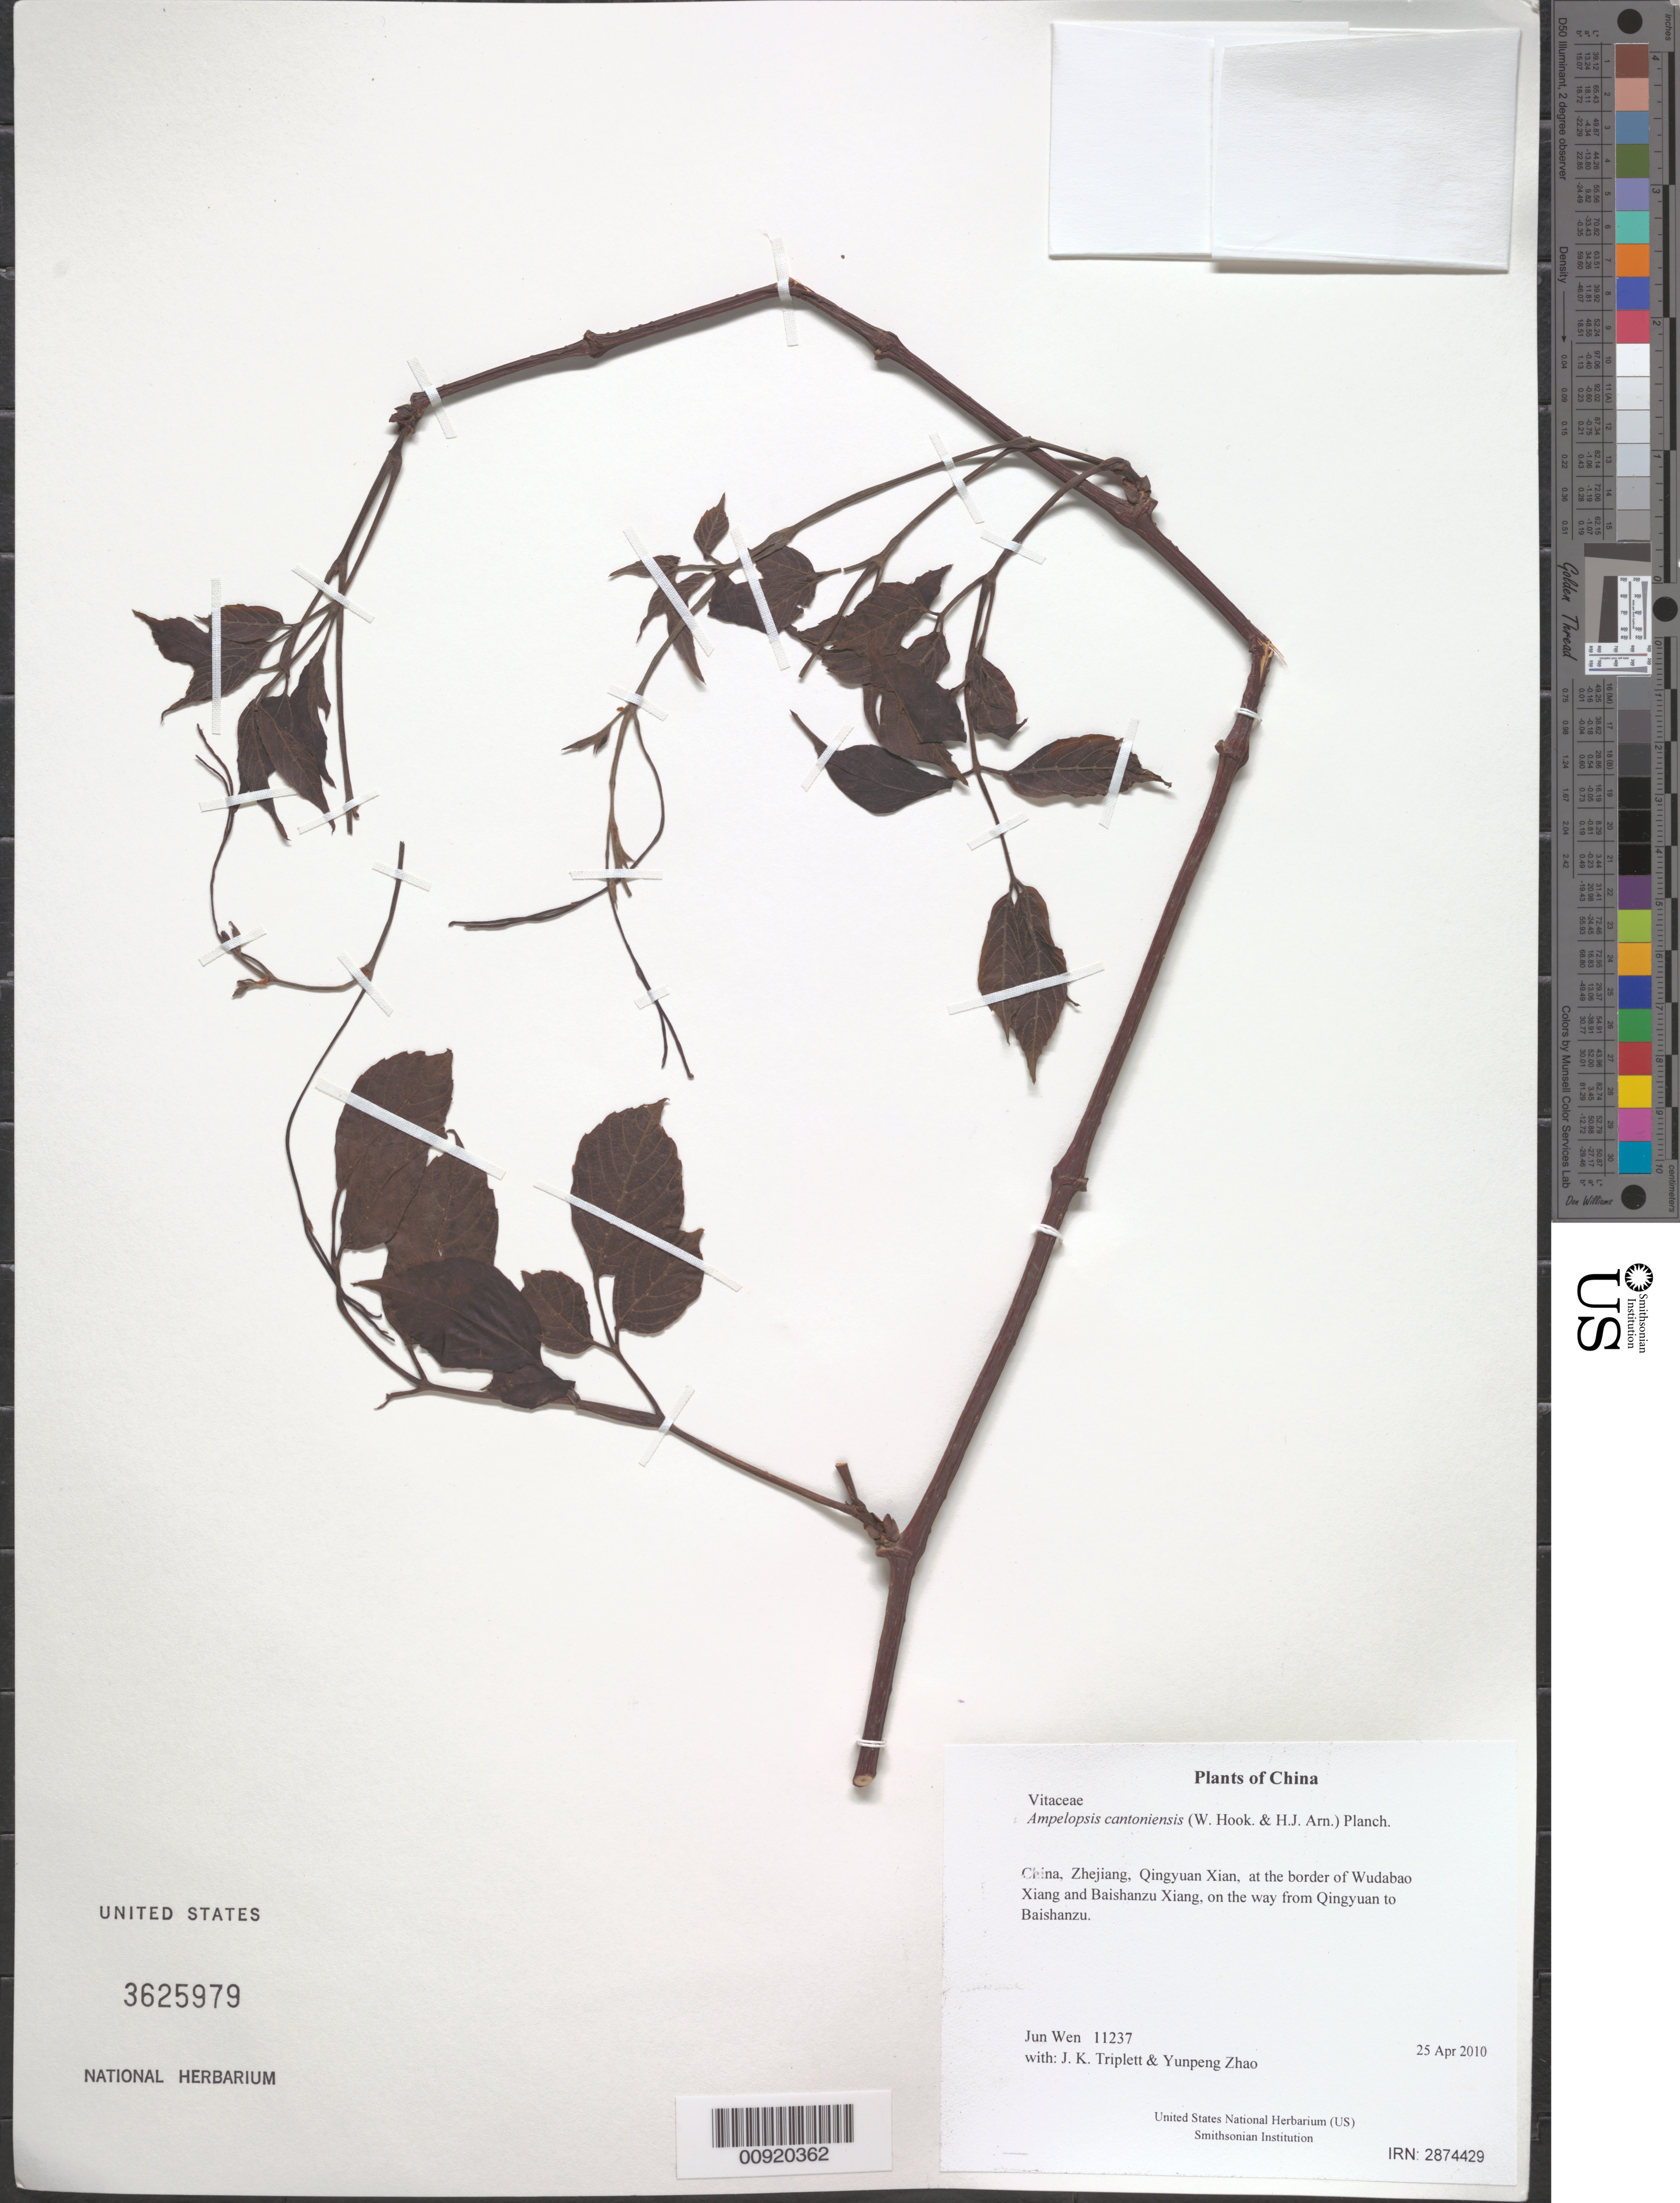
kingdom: Plantae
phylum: Tracheophyta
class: Magnoliopsida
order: Vitales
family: Vitaceae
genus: Ampelopsis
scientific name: Ampelopsis cantoniensis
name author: (W. Hook. & H.J. Arn.) Planch.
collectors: J. Wen, J. K. Triplett & Yunpeng Zhao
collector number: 11237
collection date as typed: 25 Apr 2010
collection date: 2010-04-25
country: China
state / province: Zhejiang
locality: Qingyuan Xian, at the border of Wudabao Xiang and Baishanzu Xiang, on the way from Qingyuan to Baishanzu.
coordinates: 27 43.057 N, 119 08.409 E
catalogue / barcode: US 3625979